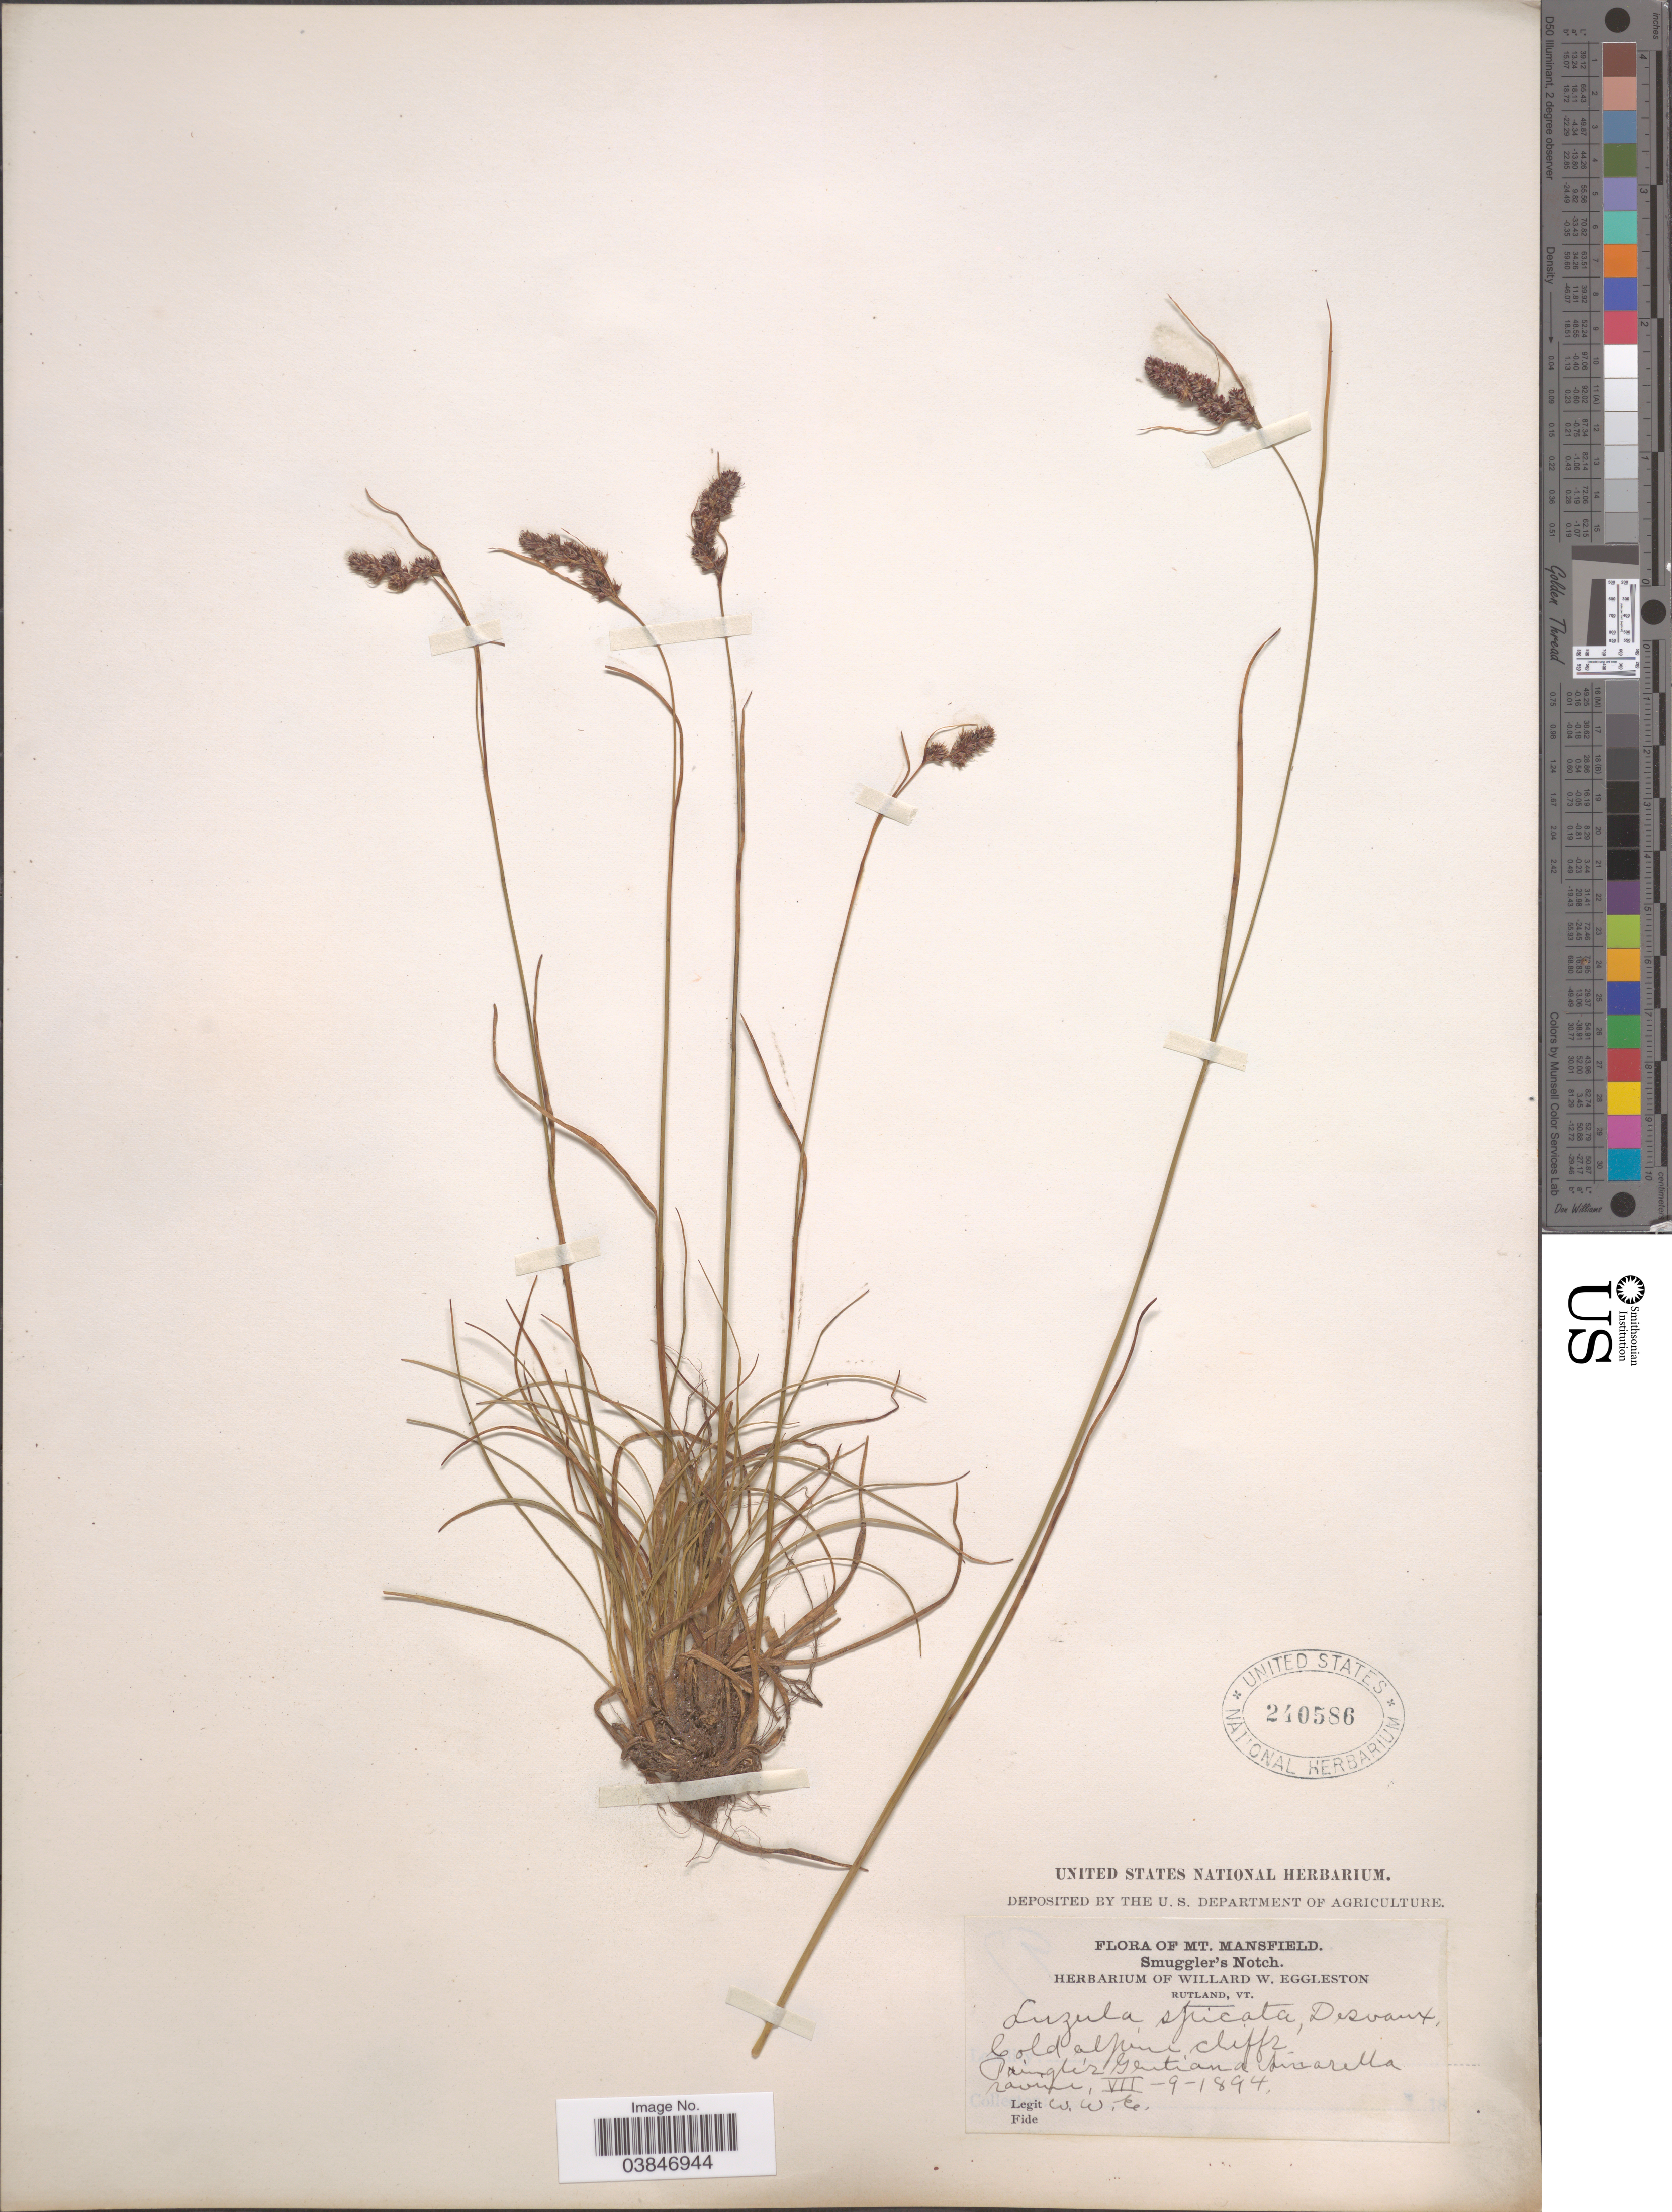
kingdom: Plantae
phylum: Tracheophyta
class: Liliopsida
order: Poales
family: Juncaceae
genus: Luzula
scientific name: Luzula spicata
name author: (L.) DC.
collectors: W. W. Eggleston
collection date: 1894-07-09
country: United States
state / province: Vermont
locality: Mt. Mansfield. Smuggler's Notch.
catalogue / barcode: US 240586